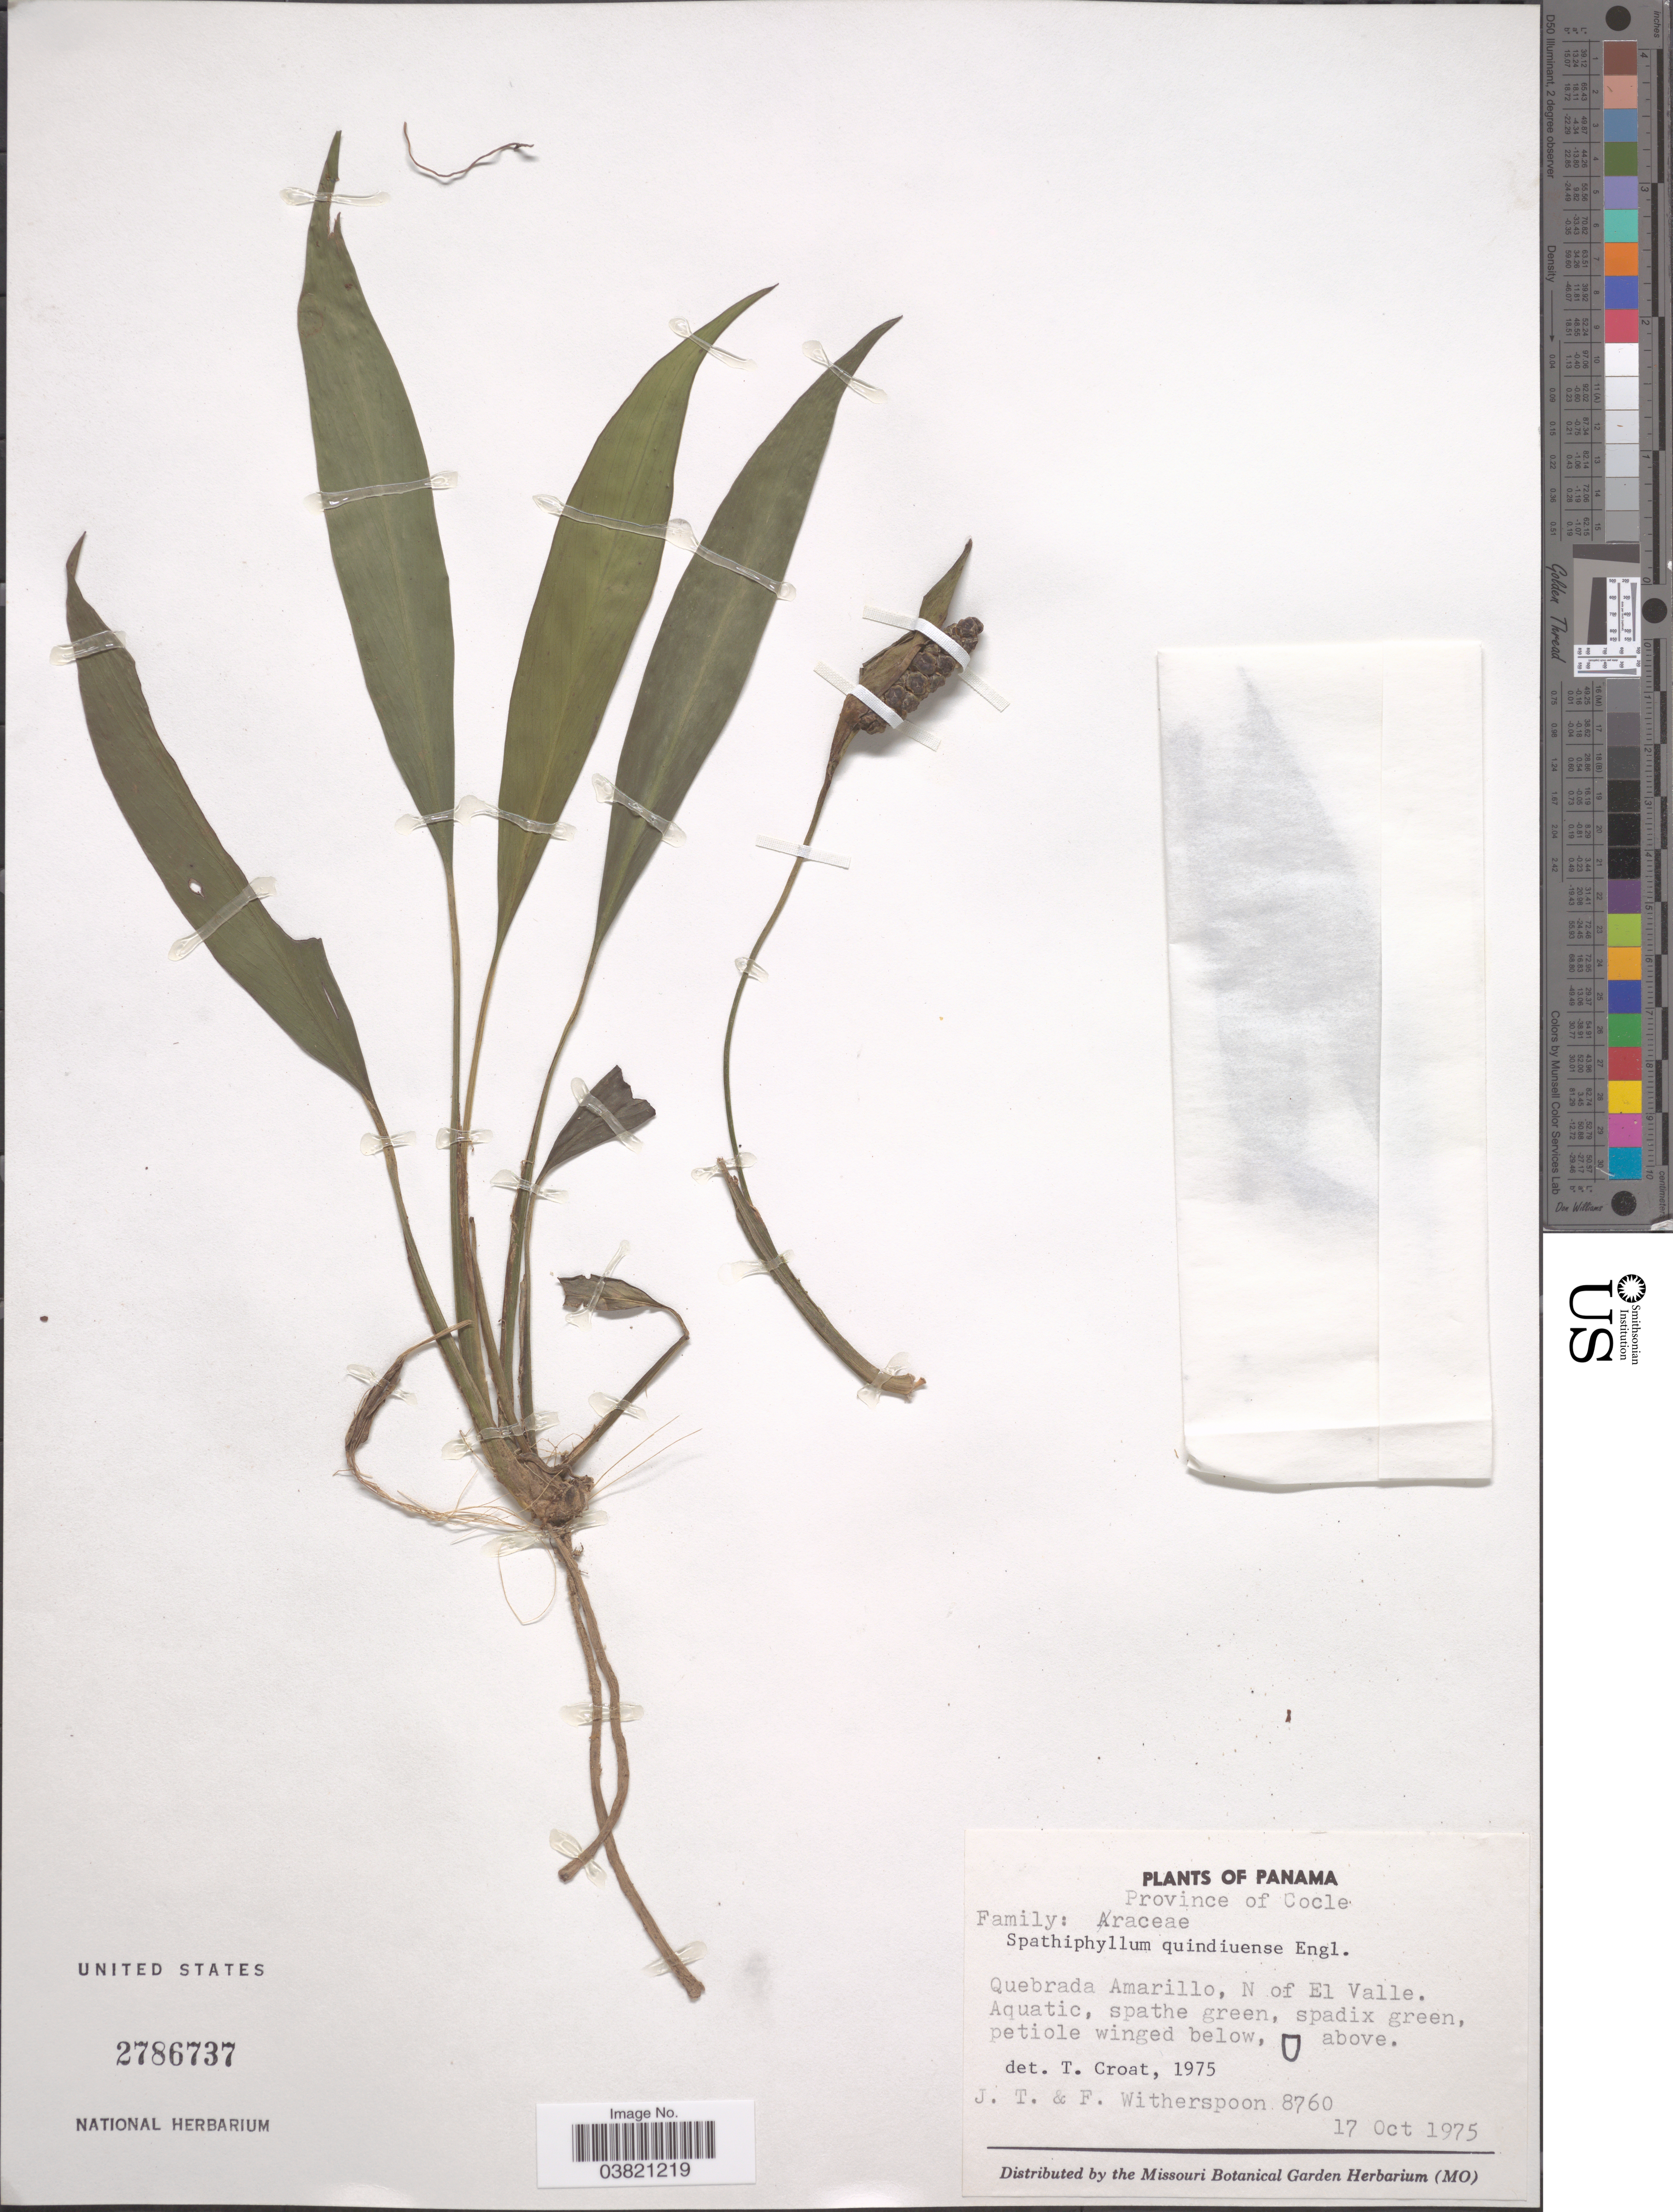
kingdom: Plantae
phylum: Tracheophyta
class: Liliopsida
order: Alismatales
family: Araceae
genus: Spathiphyllum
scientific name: Spathiphyllum quindiuense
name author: Engl.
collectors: J. Witherspoon & F. Witherspoon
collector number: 8760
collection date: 1975-10-17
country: Panama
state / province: Cocle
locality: Quebrada Amarillo, N of El Valle.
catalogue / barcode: US 2786737